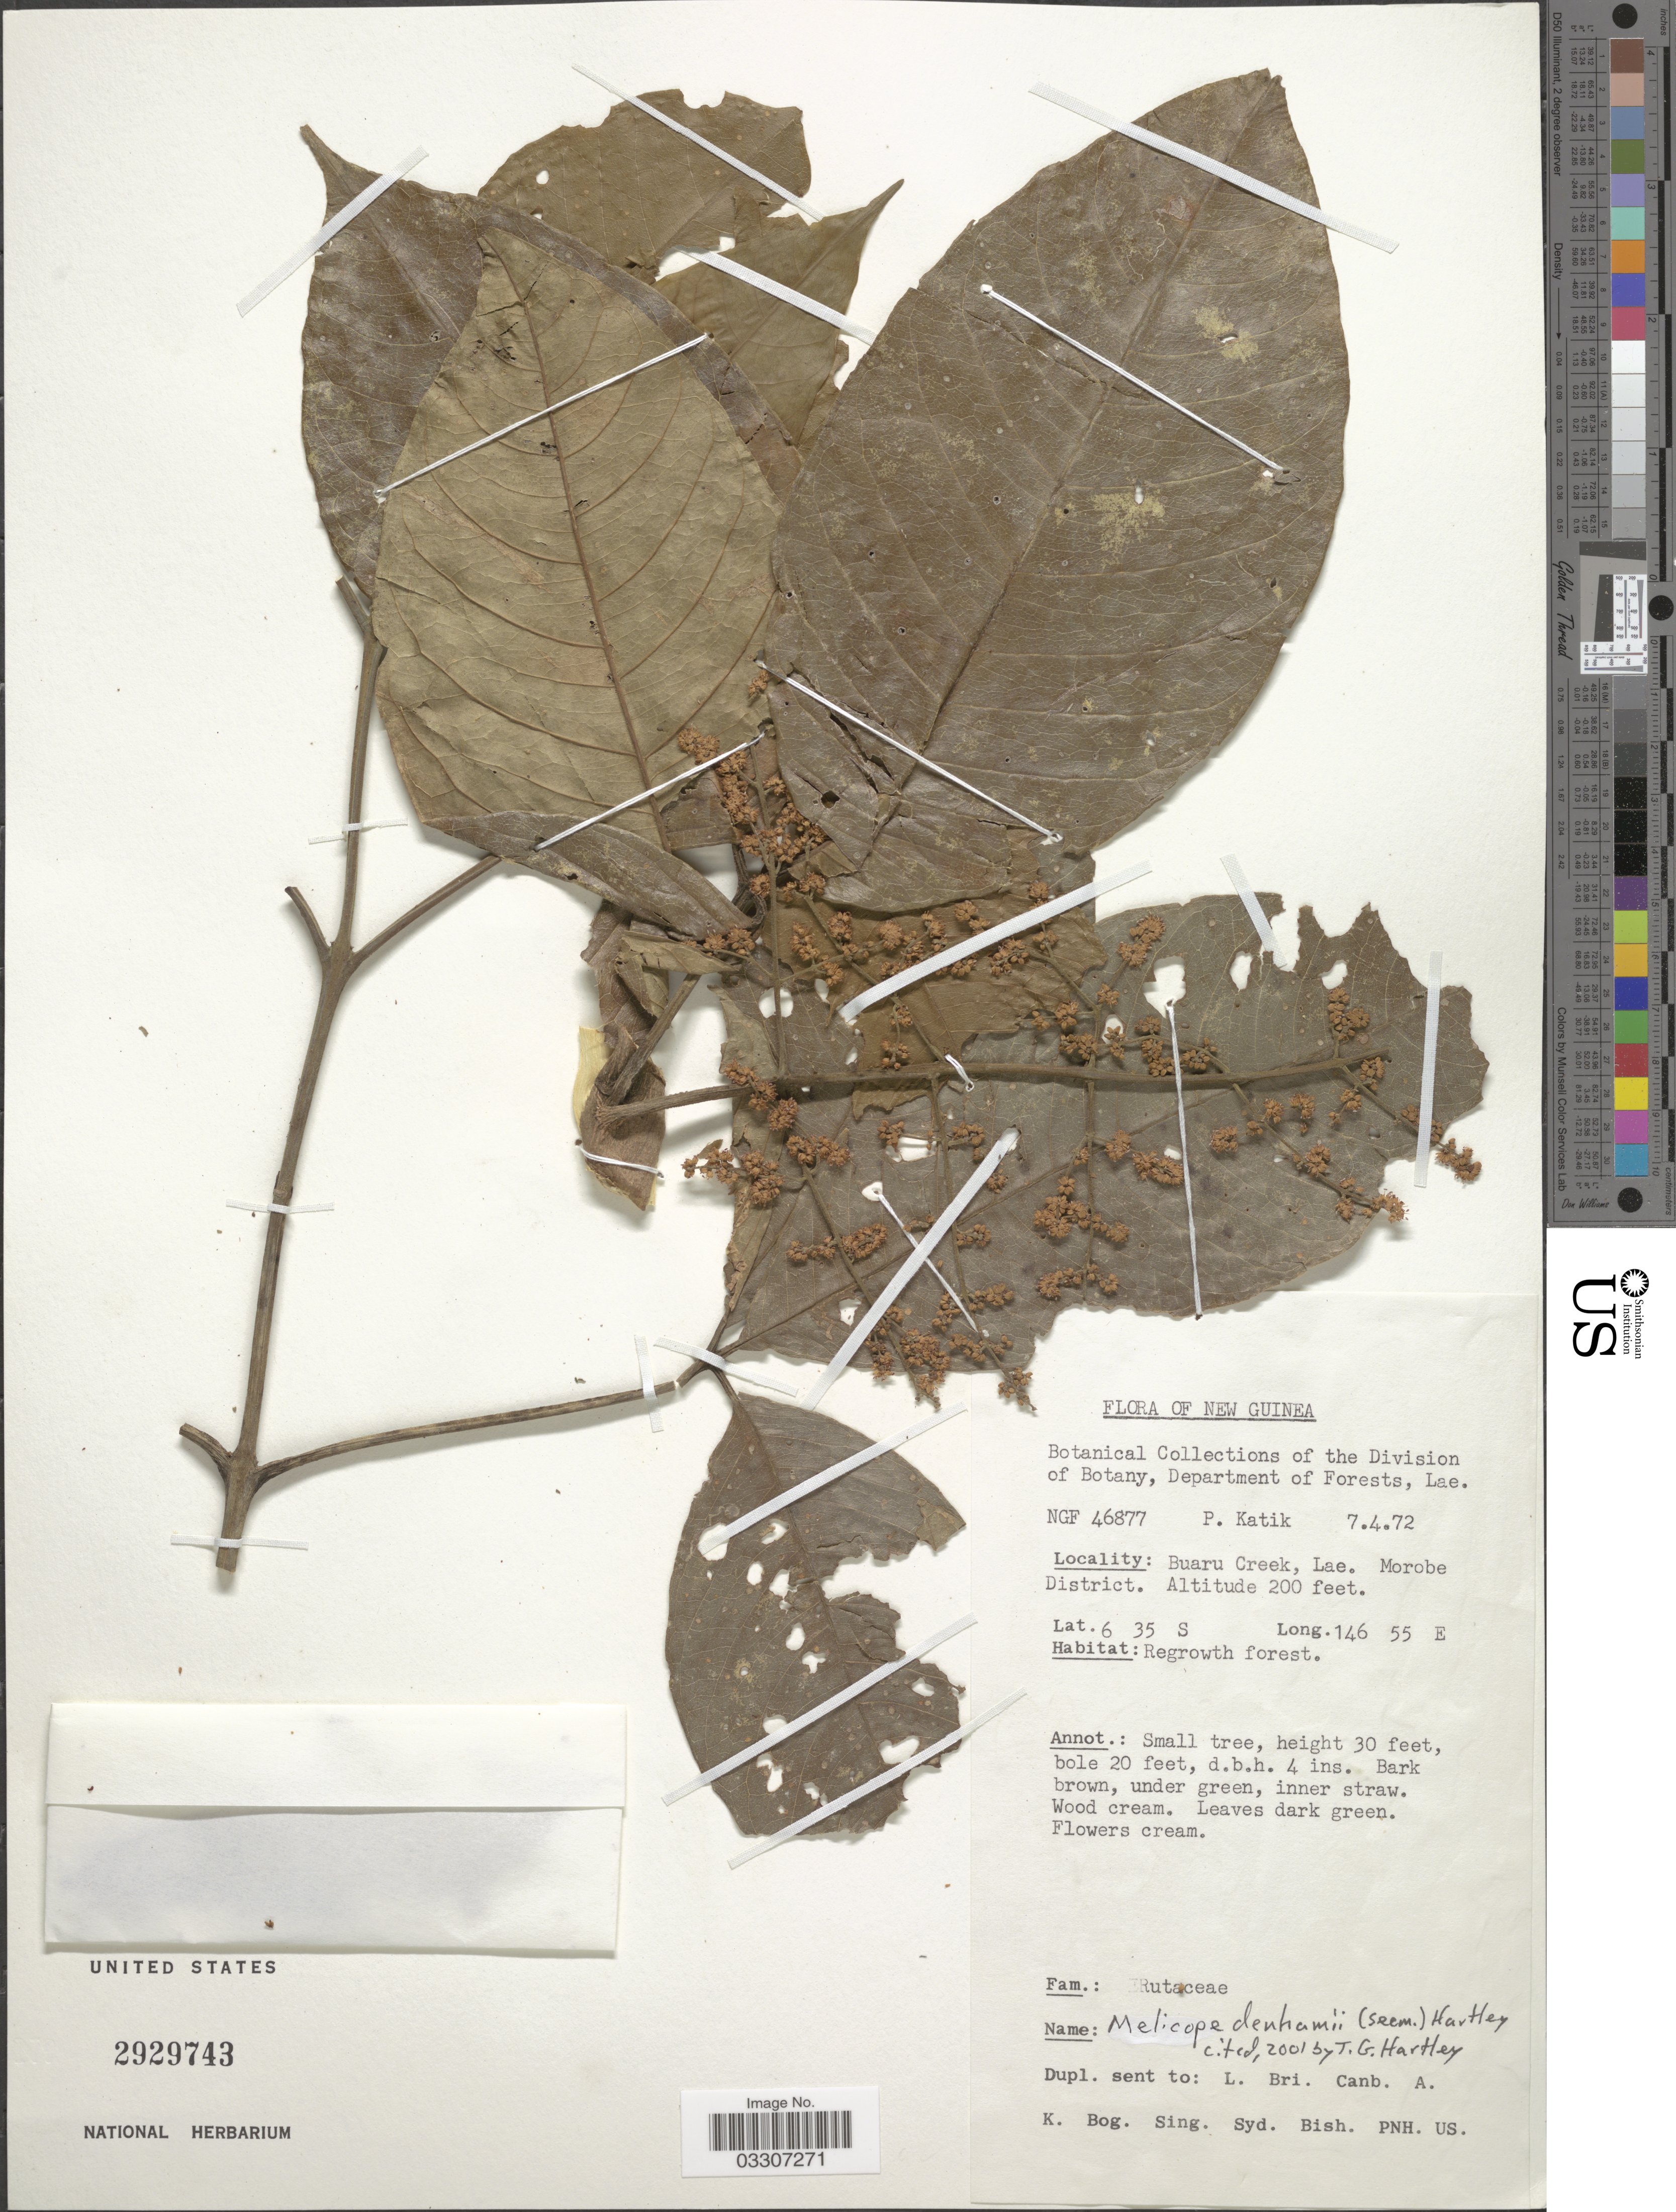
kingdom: Plantae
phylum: Tracheophyta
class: Magnoliopsida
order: Sapindales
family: Rutaceae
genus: Melicope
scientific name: Melicope denhamii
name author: (Seem.) T.G. Hartley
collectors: P. Katik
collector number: NGF 46877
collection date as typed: Transcribed d/m/y: 7/4/72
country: Papua New Guinea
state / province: Morobe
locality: New Guinea. Buaru Creek, Lae. Morobe District.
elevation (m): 61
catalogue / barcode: US 2929743